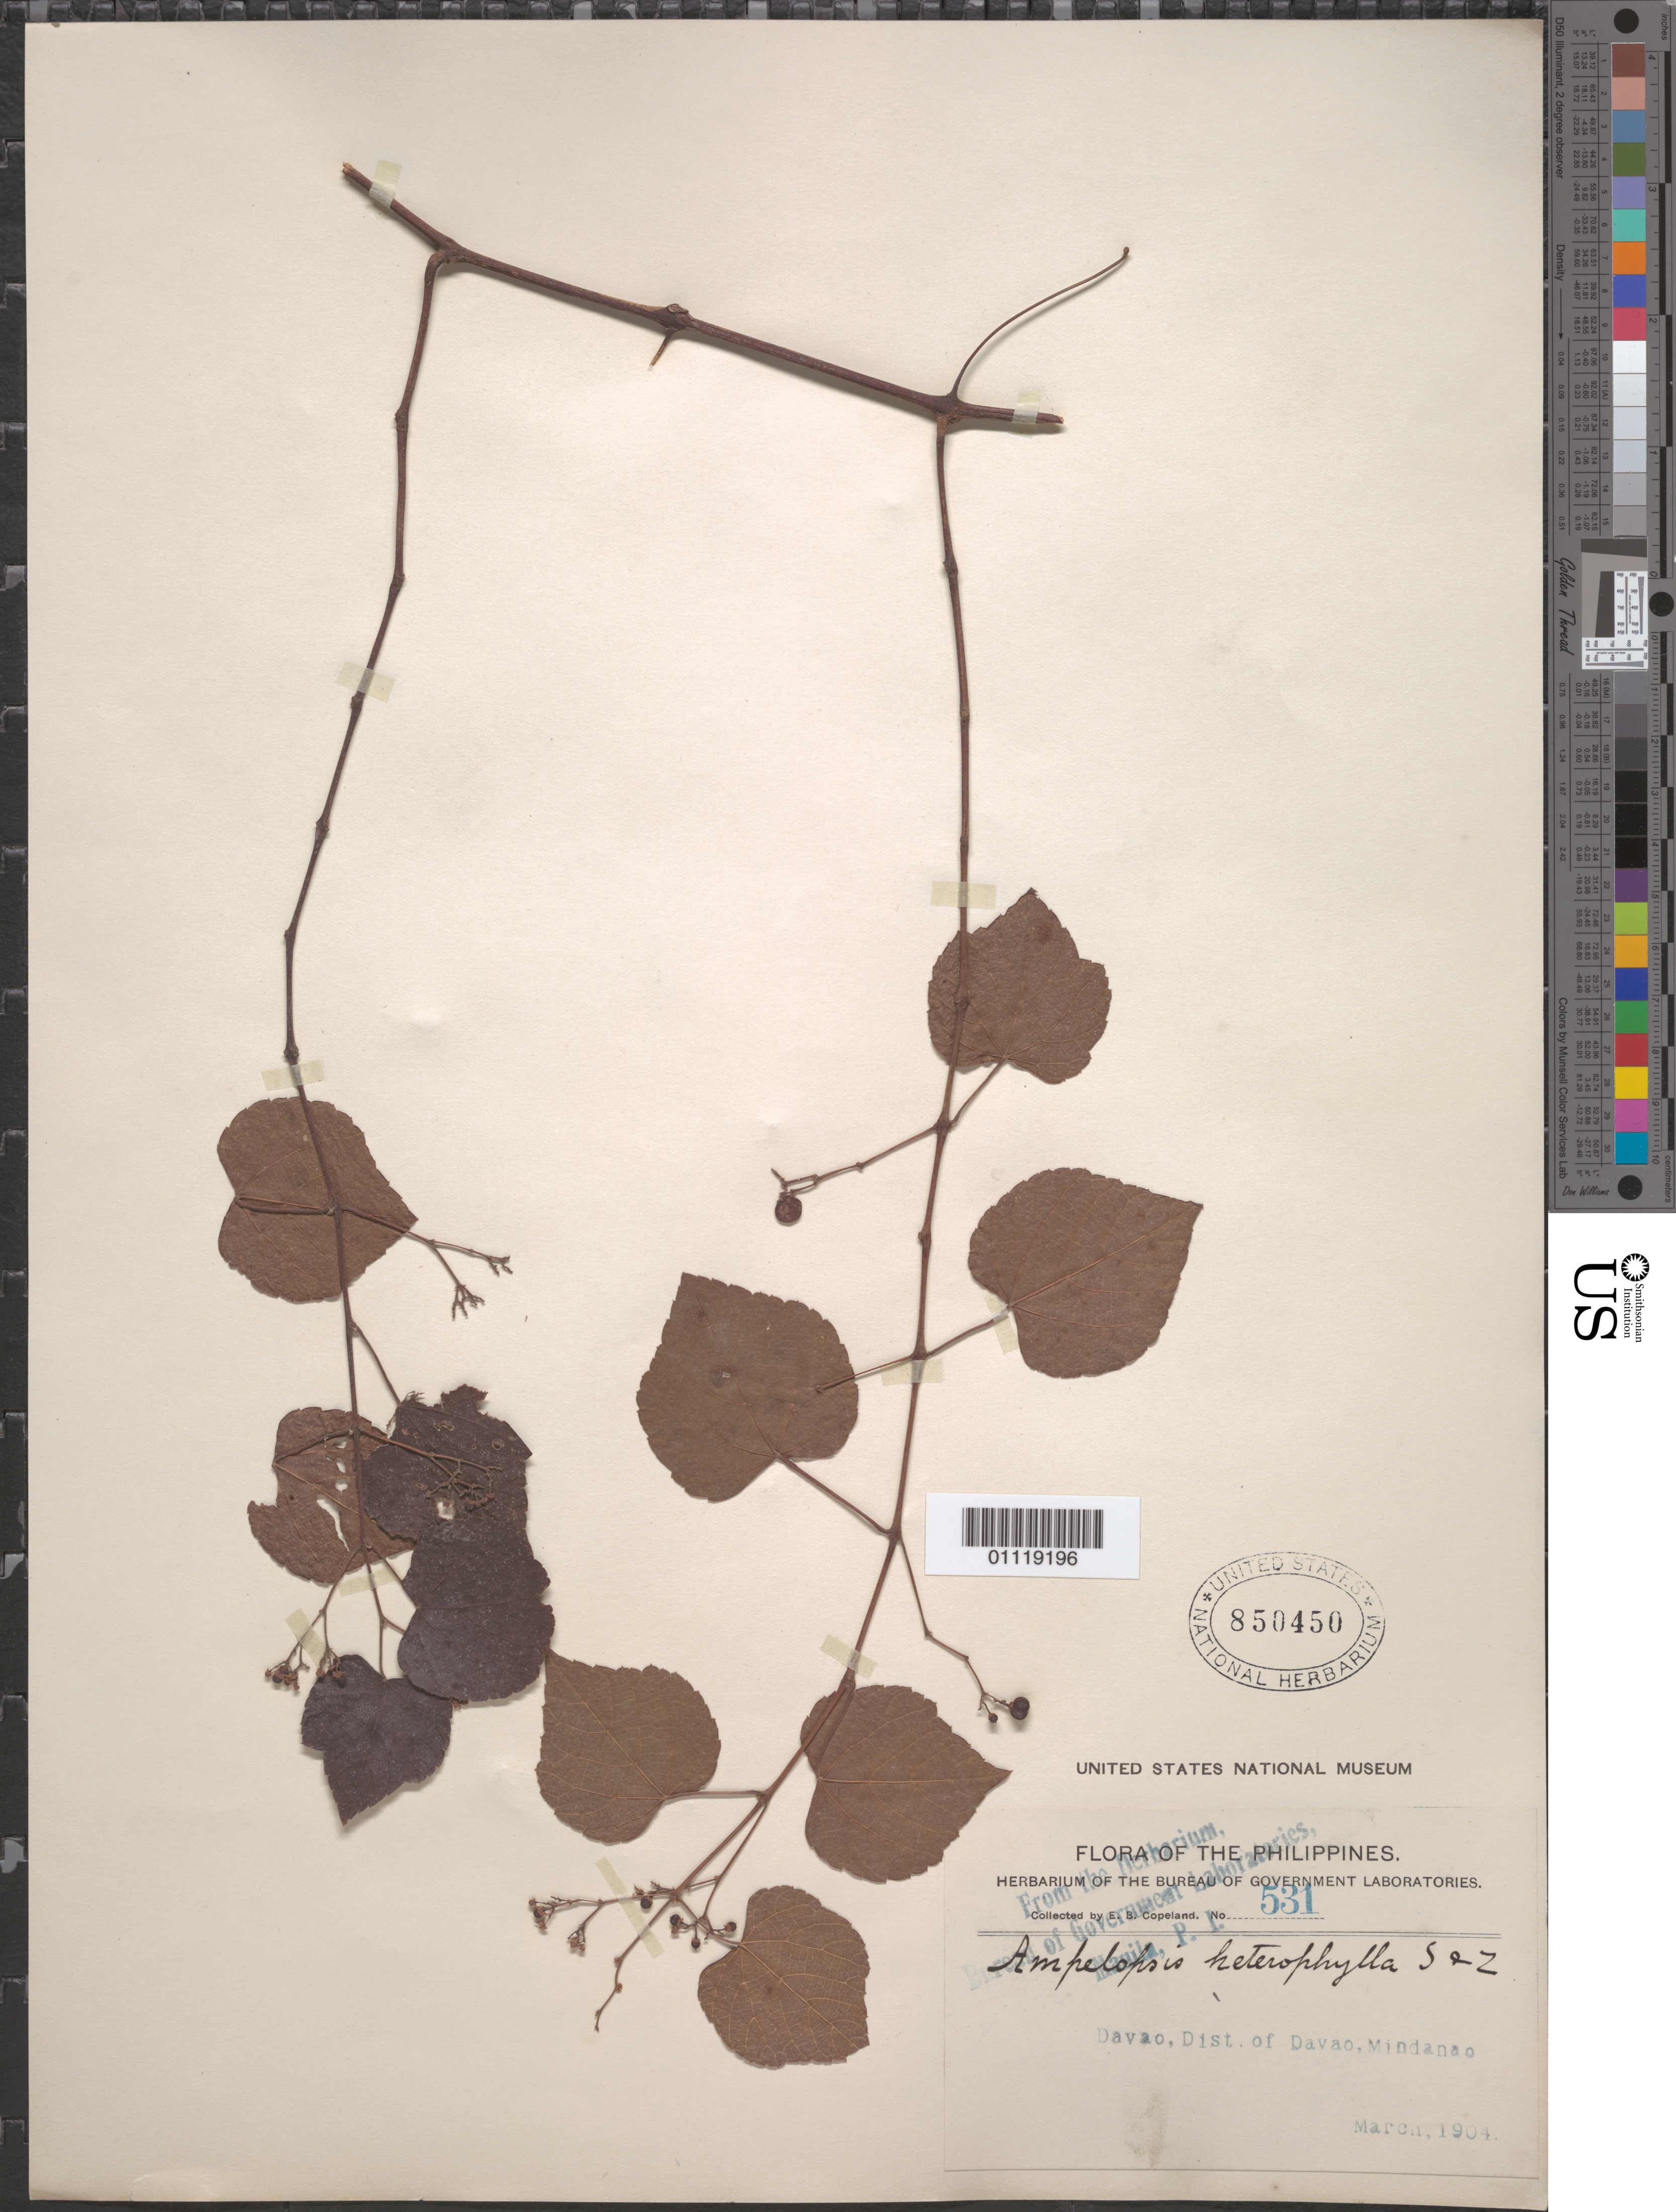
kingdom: Plantae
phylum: Tracheophyta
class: Magnoliopsida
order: Vitales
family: Vitaceae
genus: Ampelopsis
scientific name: Ampelopsis glandulosa var. heterophylla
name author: (Thunb.) Momiy.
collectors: E. B. Copeland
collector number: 531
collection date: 1904-03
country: Philippines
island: Mindanao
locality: Davao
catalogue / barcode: US 850450